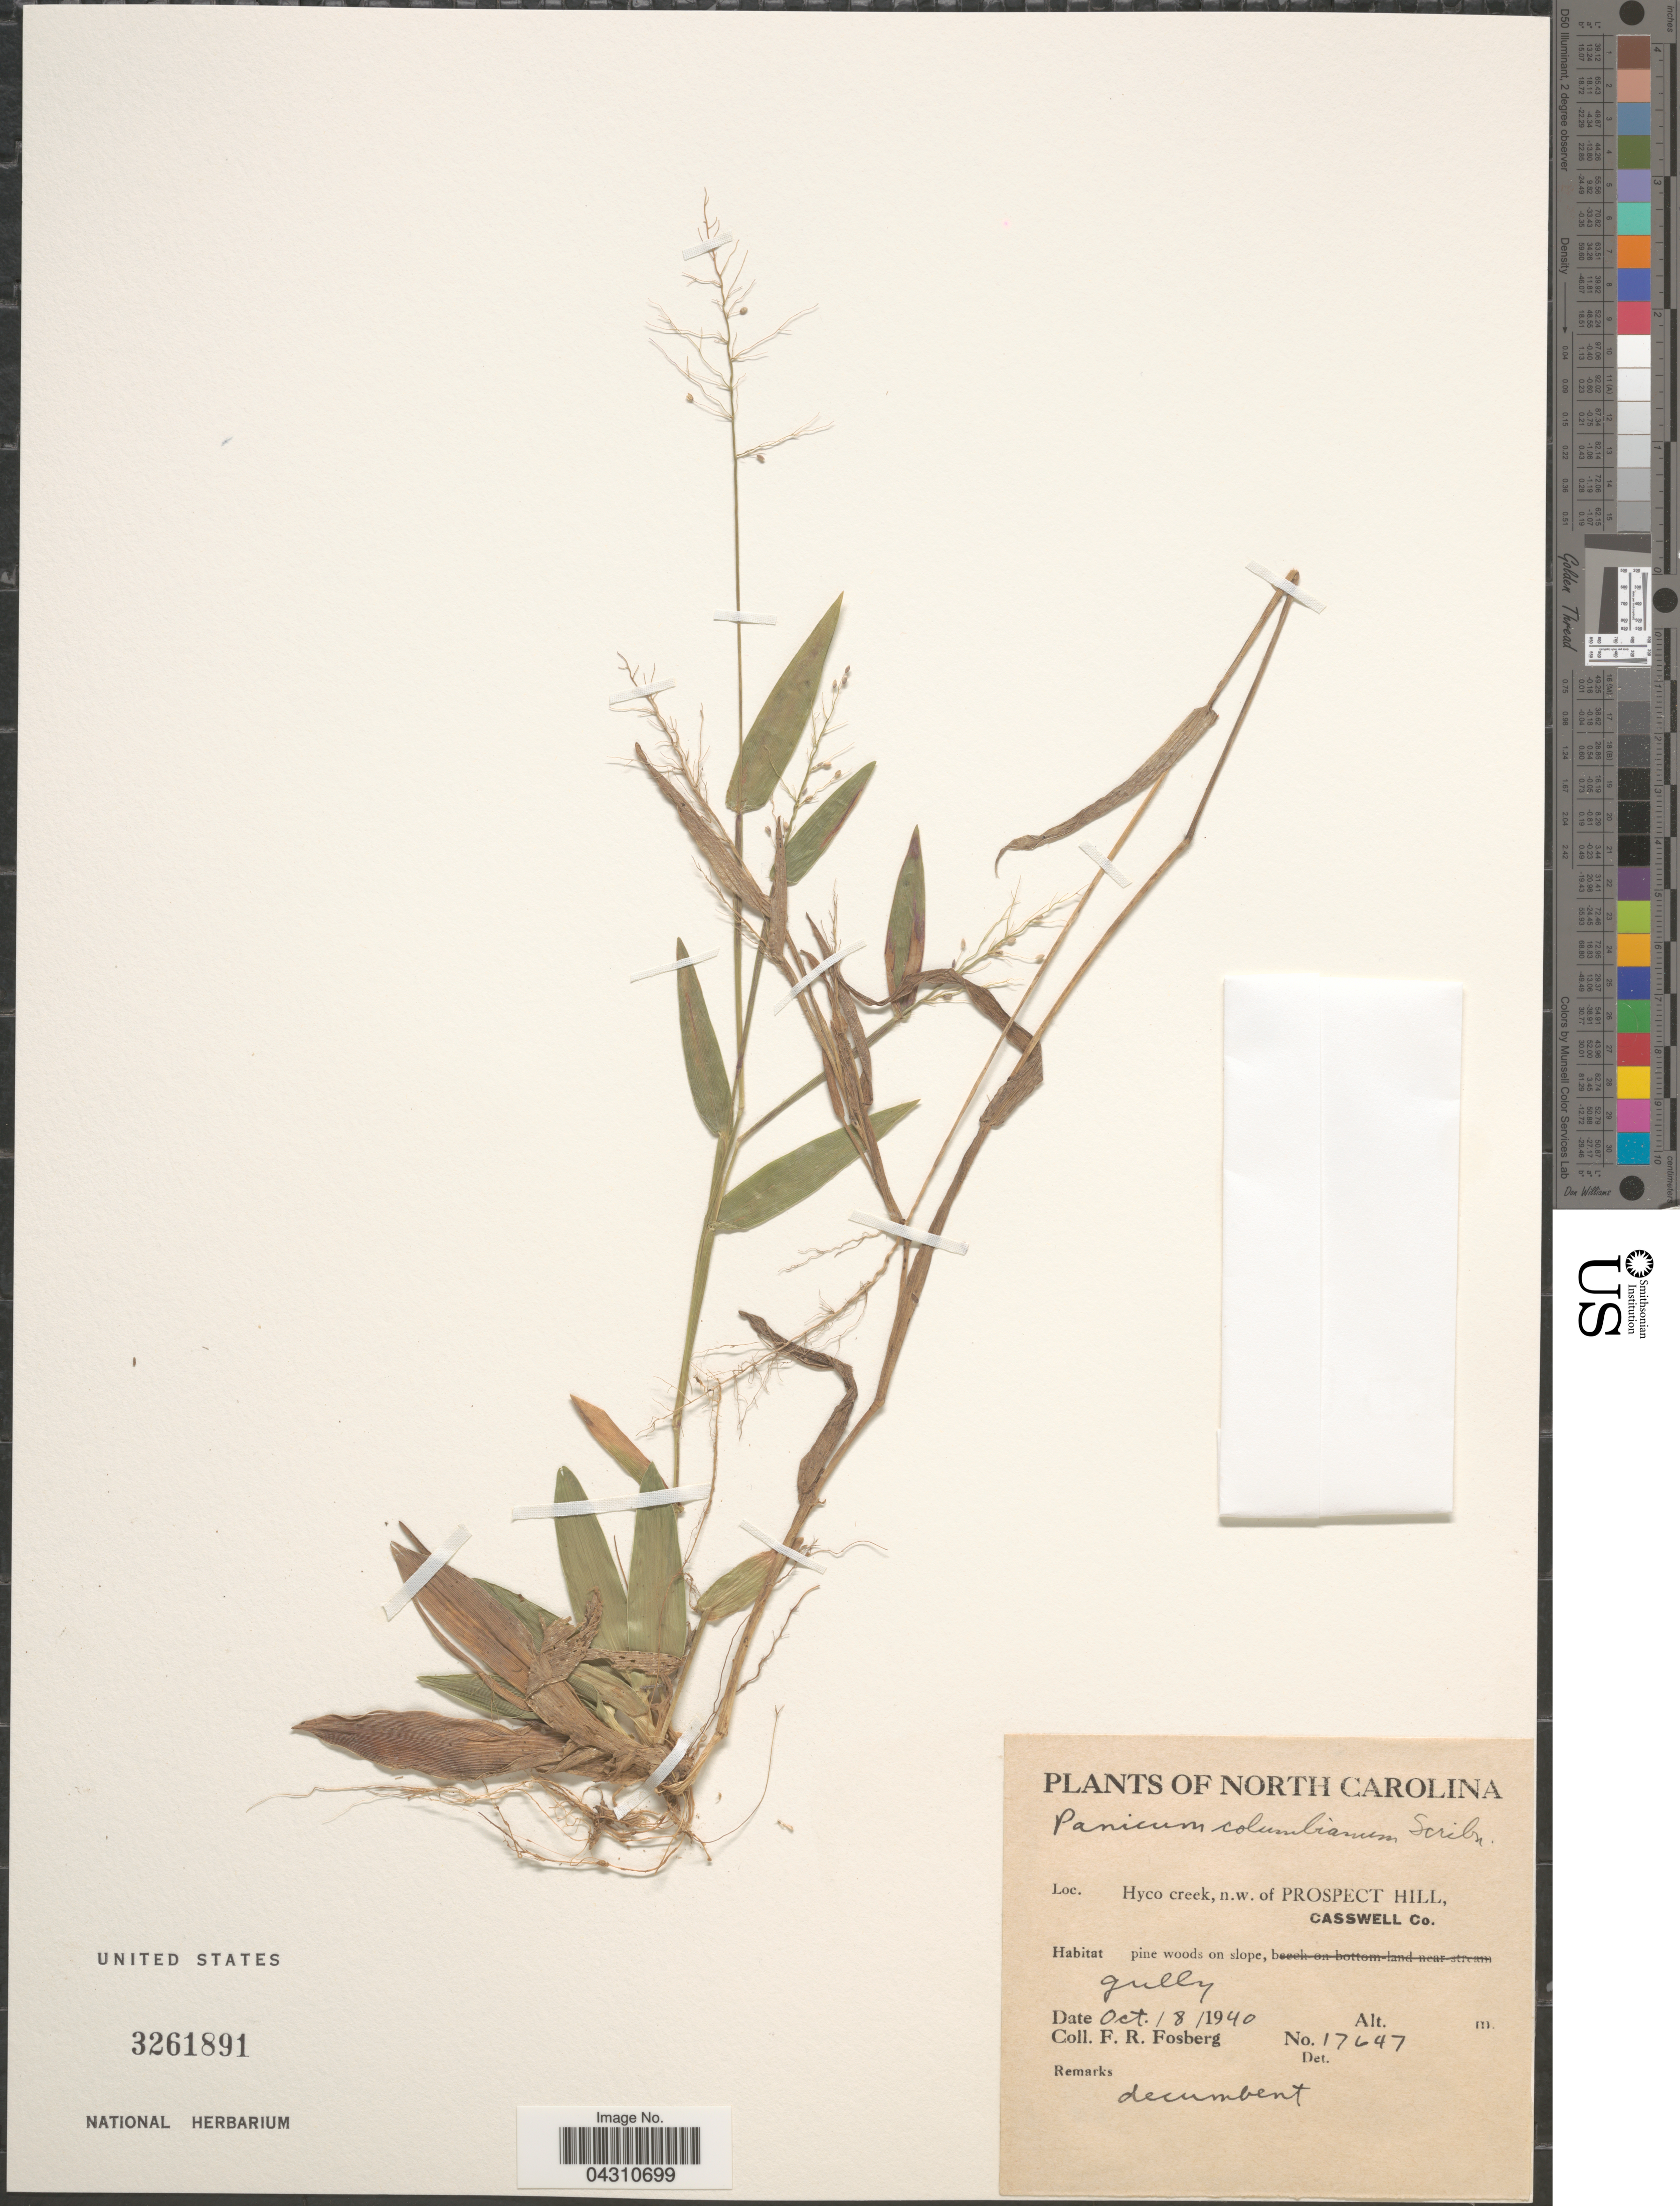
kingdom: Plantae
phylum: Tracheophyta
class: Liliopsida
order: Poales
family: Poaceae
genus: Dichanthelium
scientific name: Dichanthelium portoricense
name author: (Desv. ex Ham.) B.F. Hansen & Wunderlin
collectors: F. R. Fosberg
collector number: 17647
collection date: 1940-10-08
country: United States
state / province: North Carolina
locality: Hyco creek, n.w. of Prospect Hill, Casswell Co. Pine woods on slope.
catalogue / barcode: US 3261891